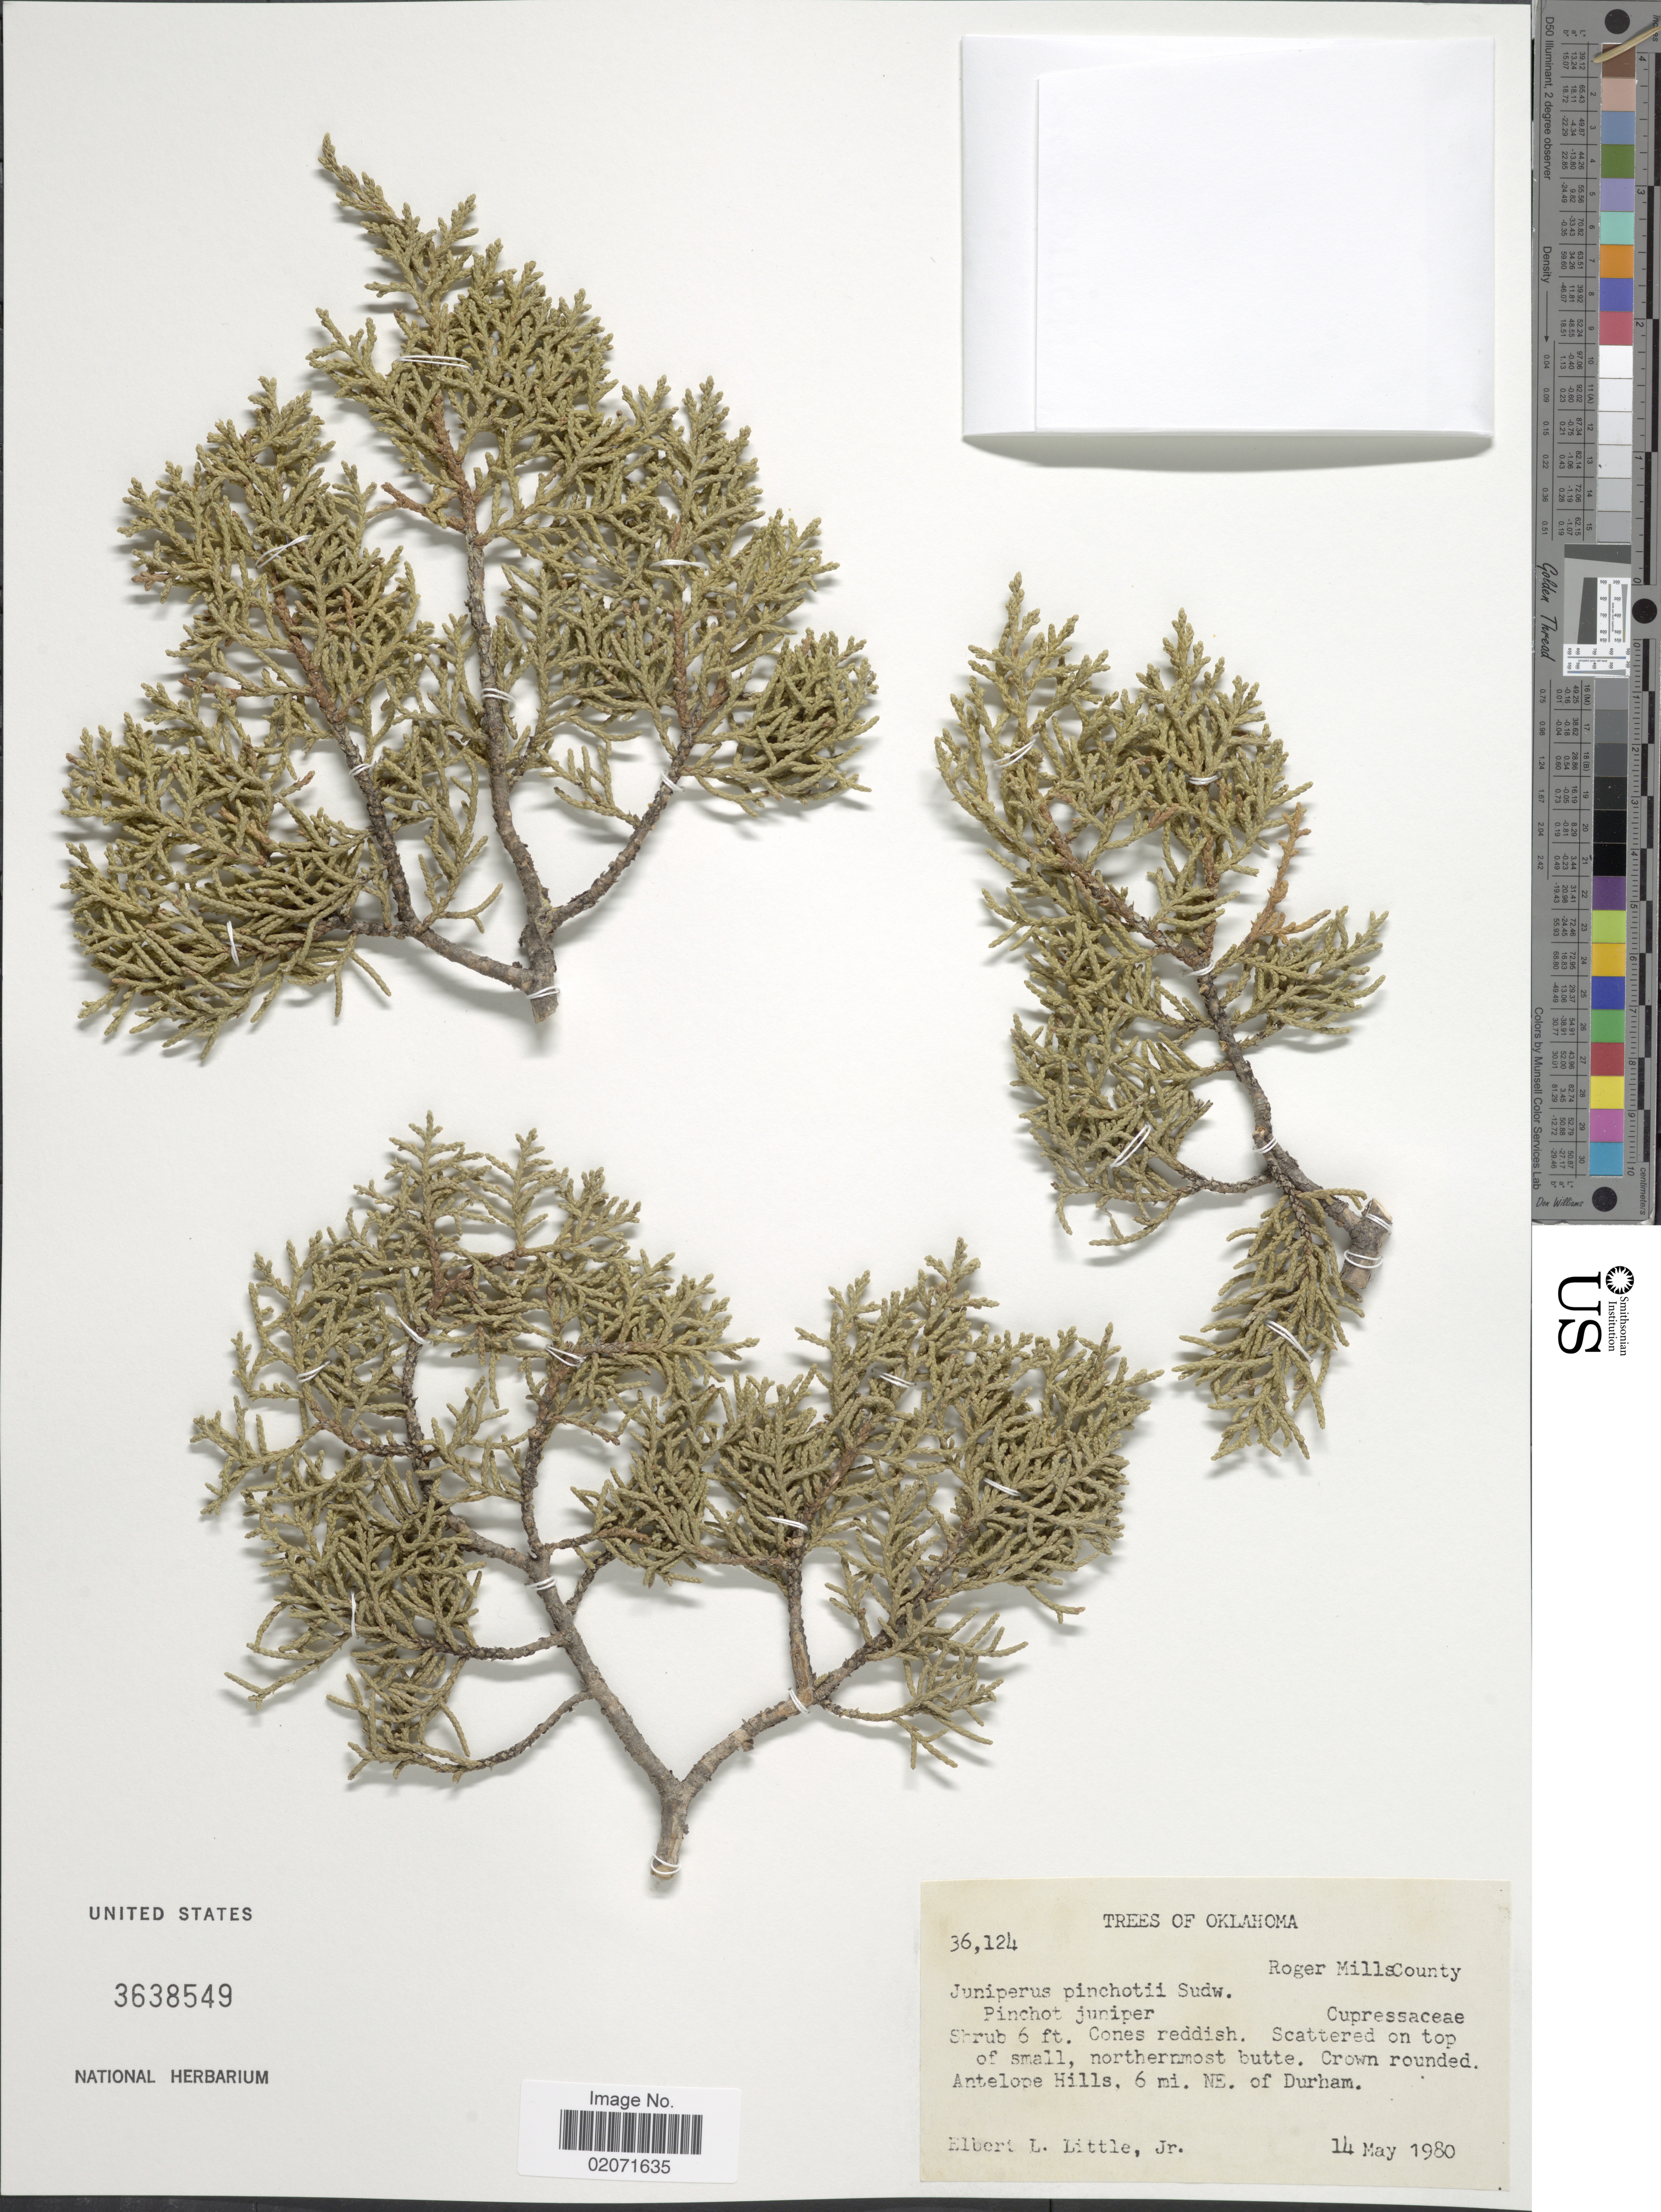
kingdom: Plantae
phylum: Tracheophyta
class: Pinopsida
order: Pinales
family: Cupressaceae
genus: Juniperus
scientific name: Juniperus pinchotii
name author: Sudw.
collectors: E. L. Little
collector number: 36124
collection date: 1980-05-14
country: United States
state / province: Oklahoma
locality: Roger Mills County. Antelope Hills, 6 mi. NE. of Durham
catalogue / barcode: US 3638549